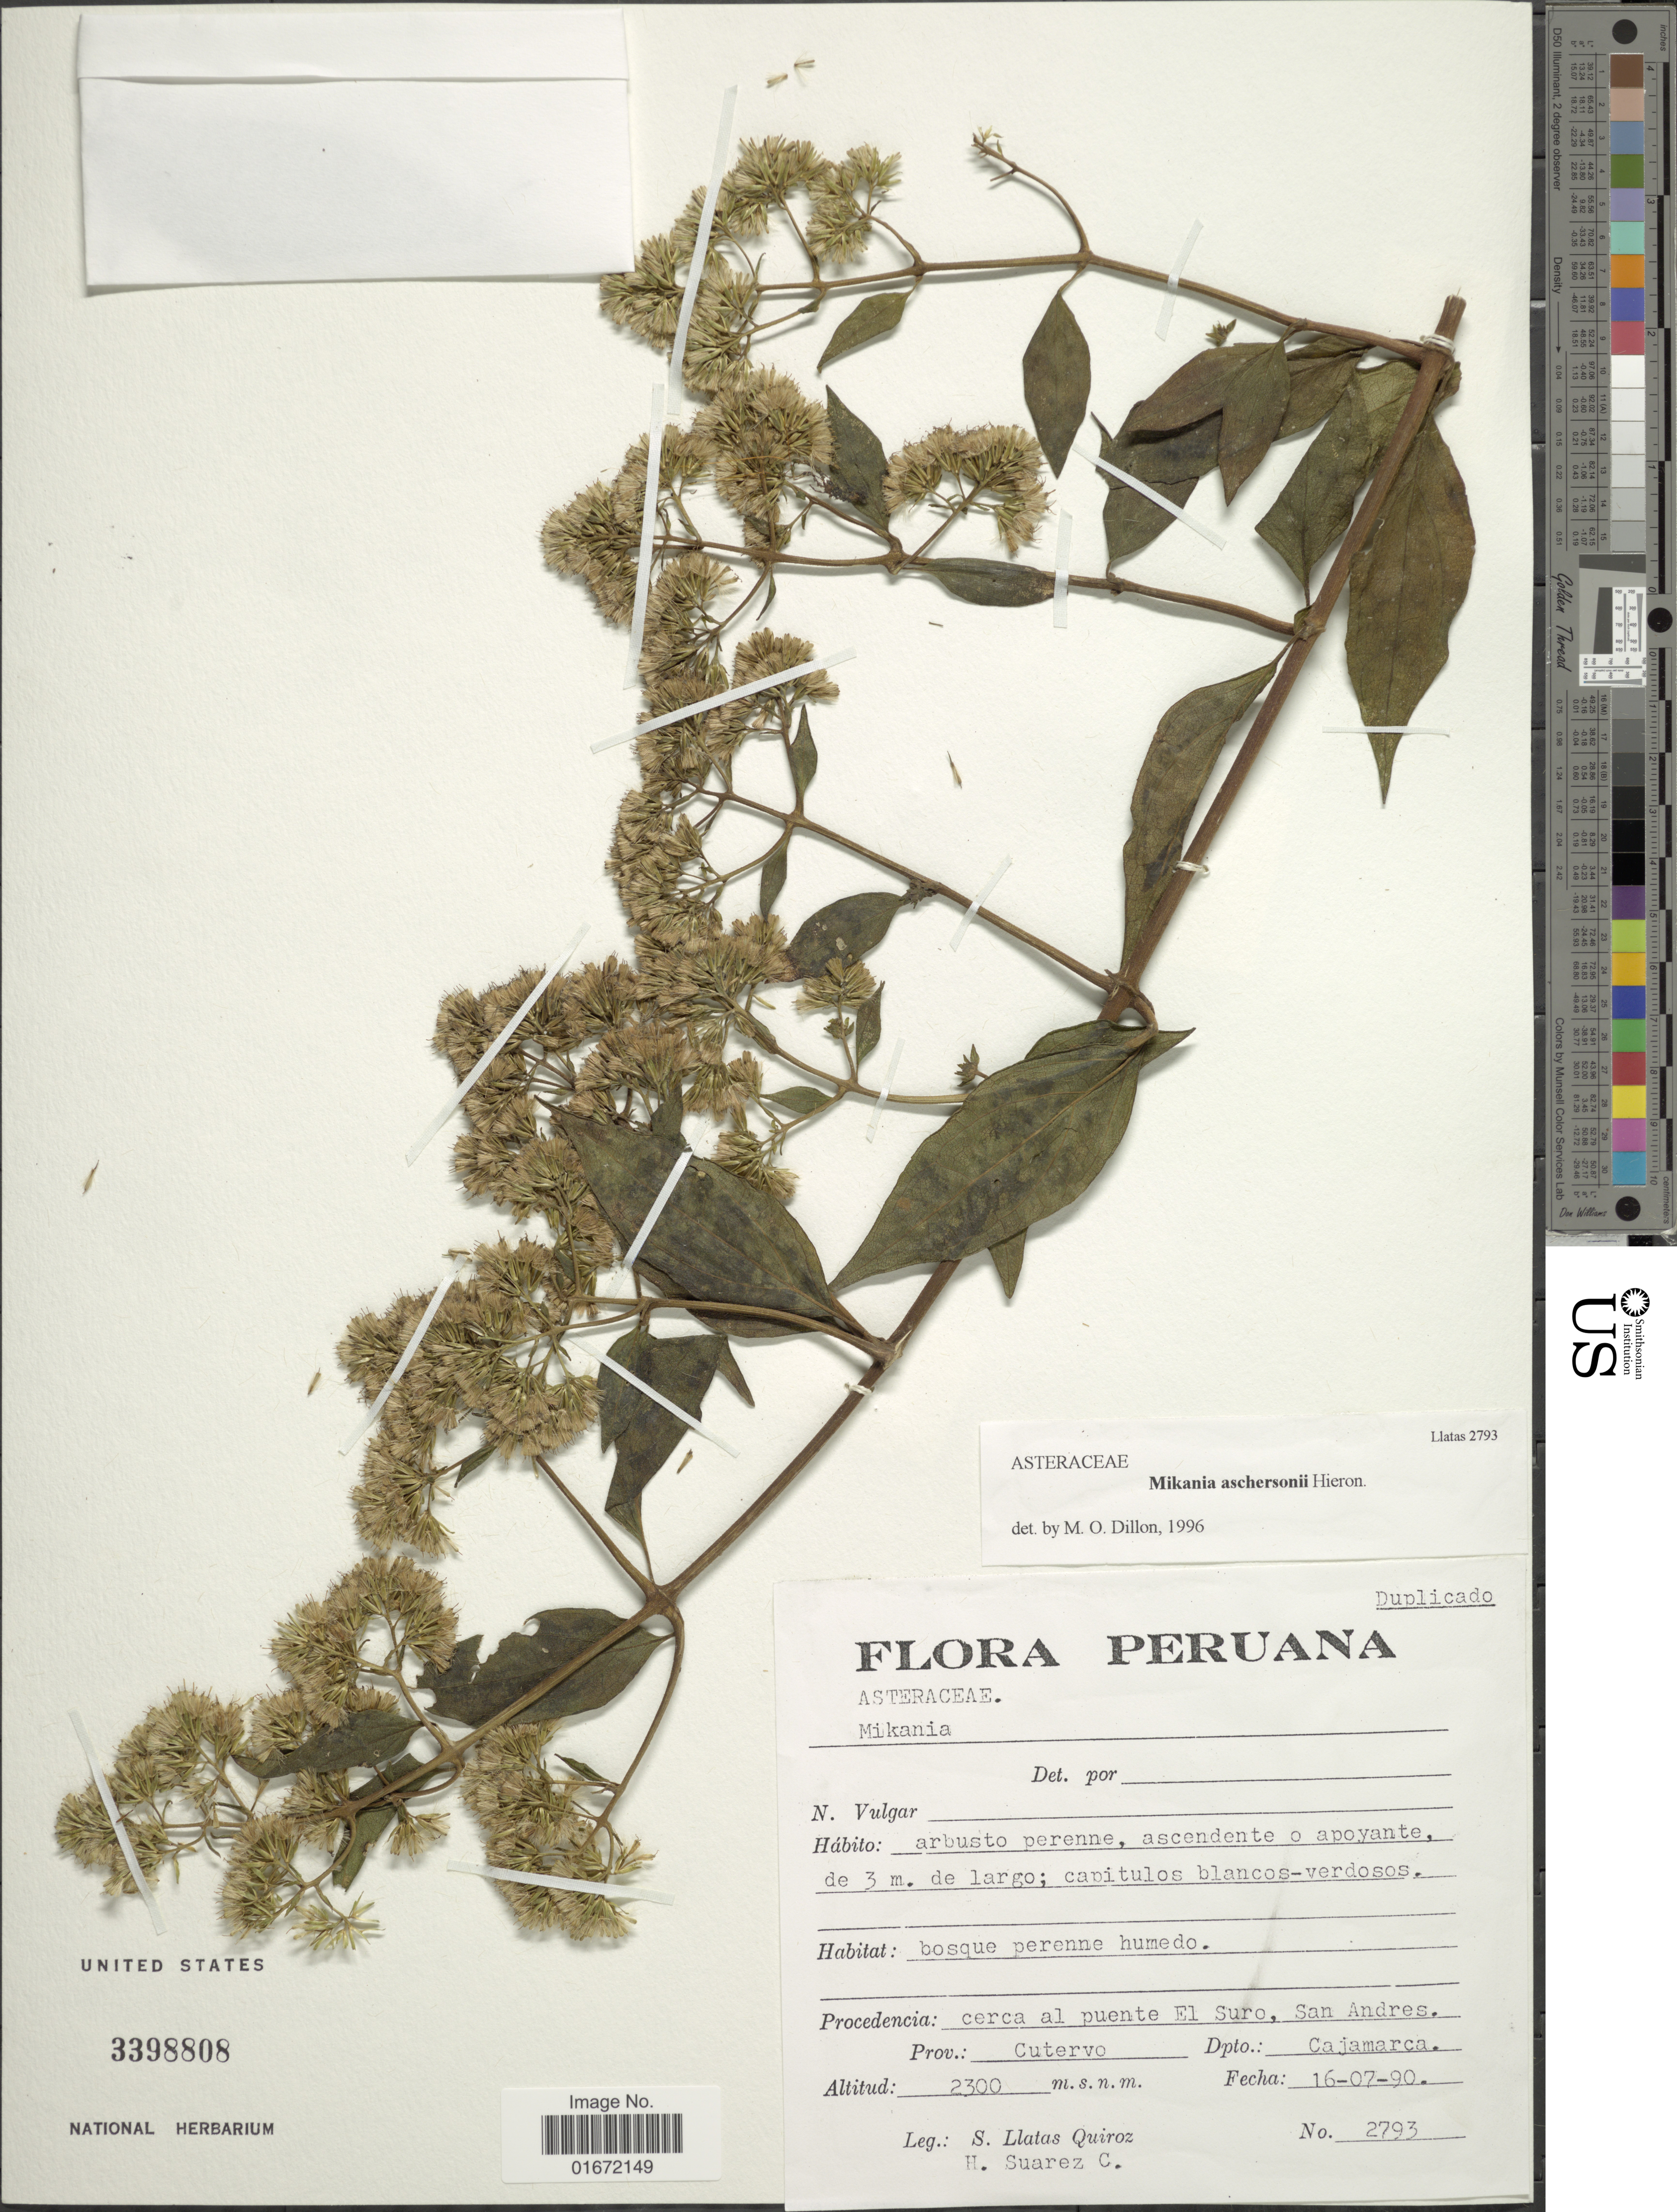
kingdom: Plantae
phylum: Tracheophyta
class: Magnoliopsida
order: Asterales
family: Asteraceae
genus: Mikania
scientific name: Mikania aschersonii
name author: Hieron.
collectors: S. Llatas Quiroz & H. Suarez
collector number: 2793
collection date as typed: Transcribed d/m/y: 16/7/90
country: Peru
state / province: Cajamarca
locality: Cerca al puente el Suro, San Andres. Prov.: Cutervo. Dpto.: Cajamarca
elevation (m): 2300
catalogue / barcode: US 3398808